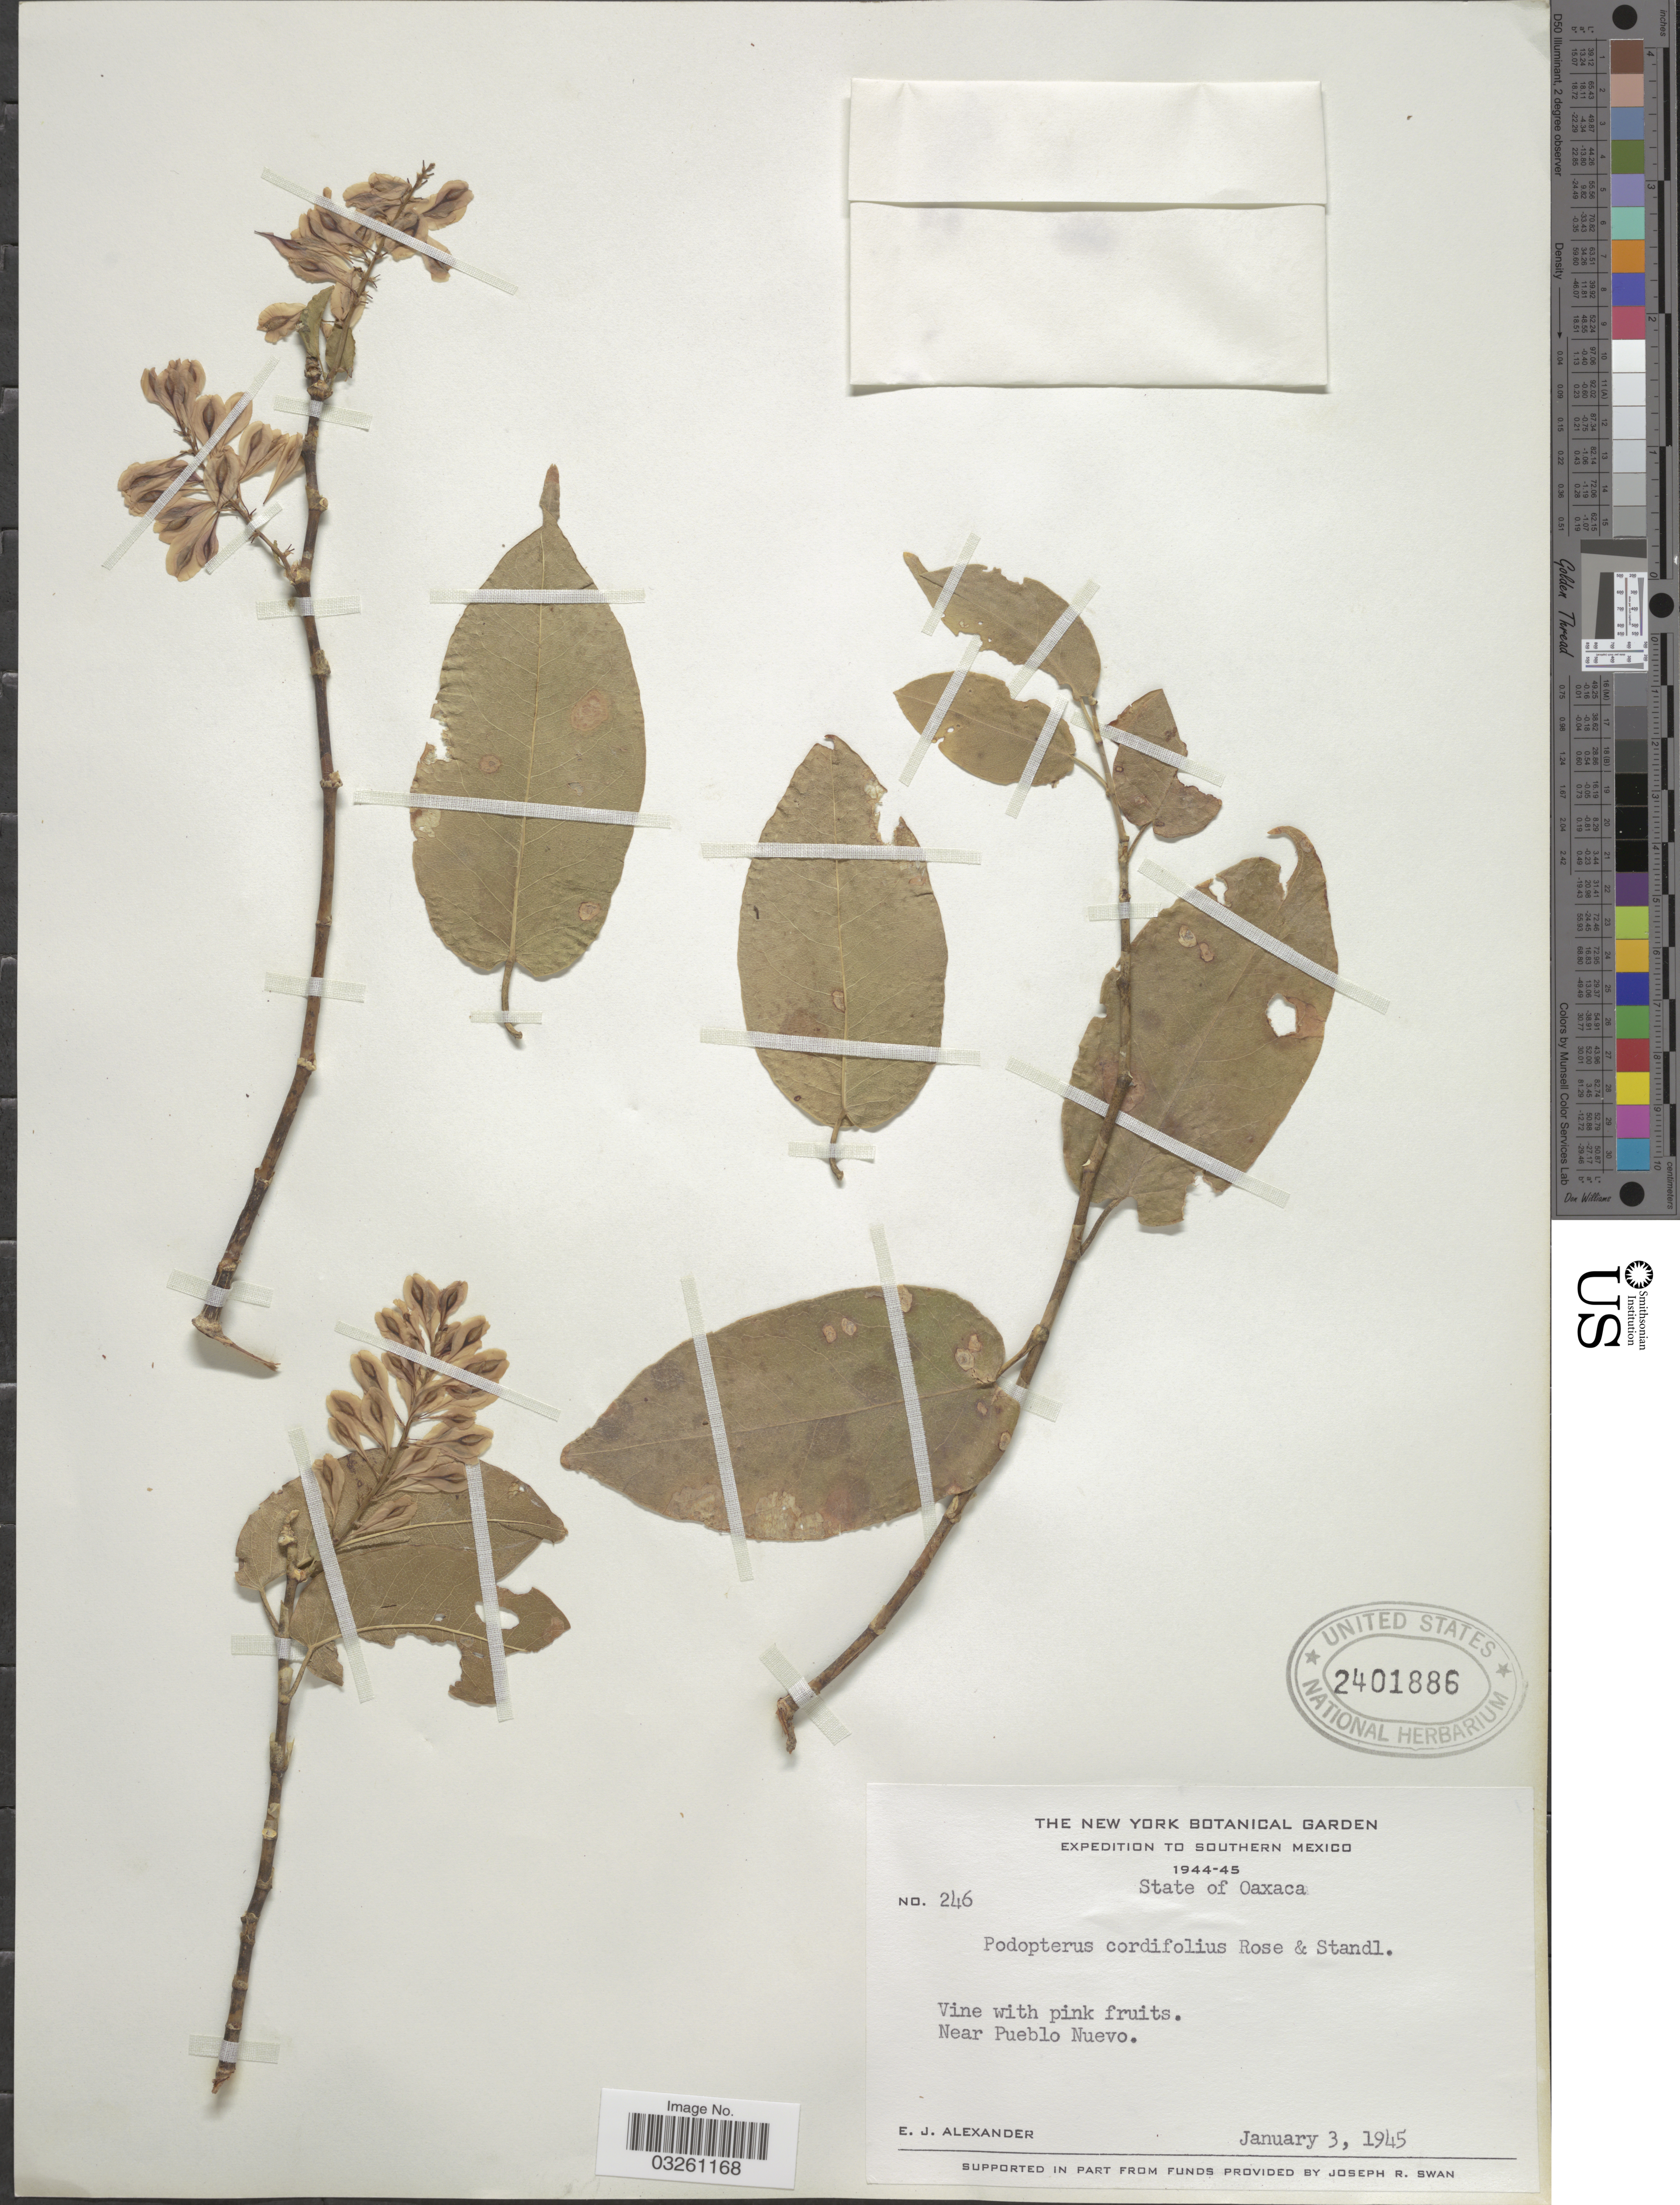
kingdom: Plantae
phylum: Tracheophyta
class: Magnoliopsida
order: Caryophyllales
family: Polygonaceae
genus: Podopterus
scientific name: Podopterus cordifolius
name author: Rose & Standl.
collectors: E. J. Alexander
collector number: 246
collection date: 1945-01-03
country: Mexico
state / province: Oaxaca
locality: Southern Mexico. Near Pueblo Nuevo.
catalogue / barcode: US 2401886